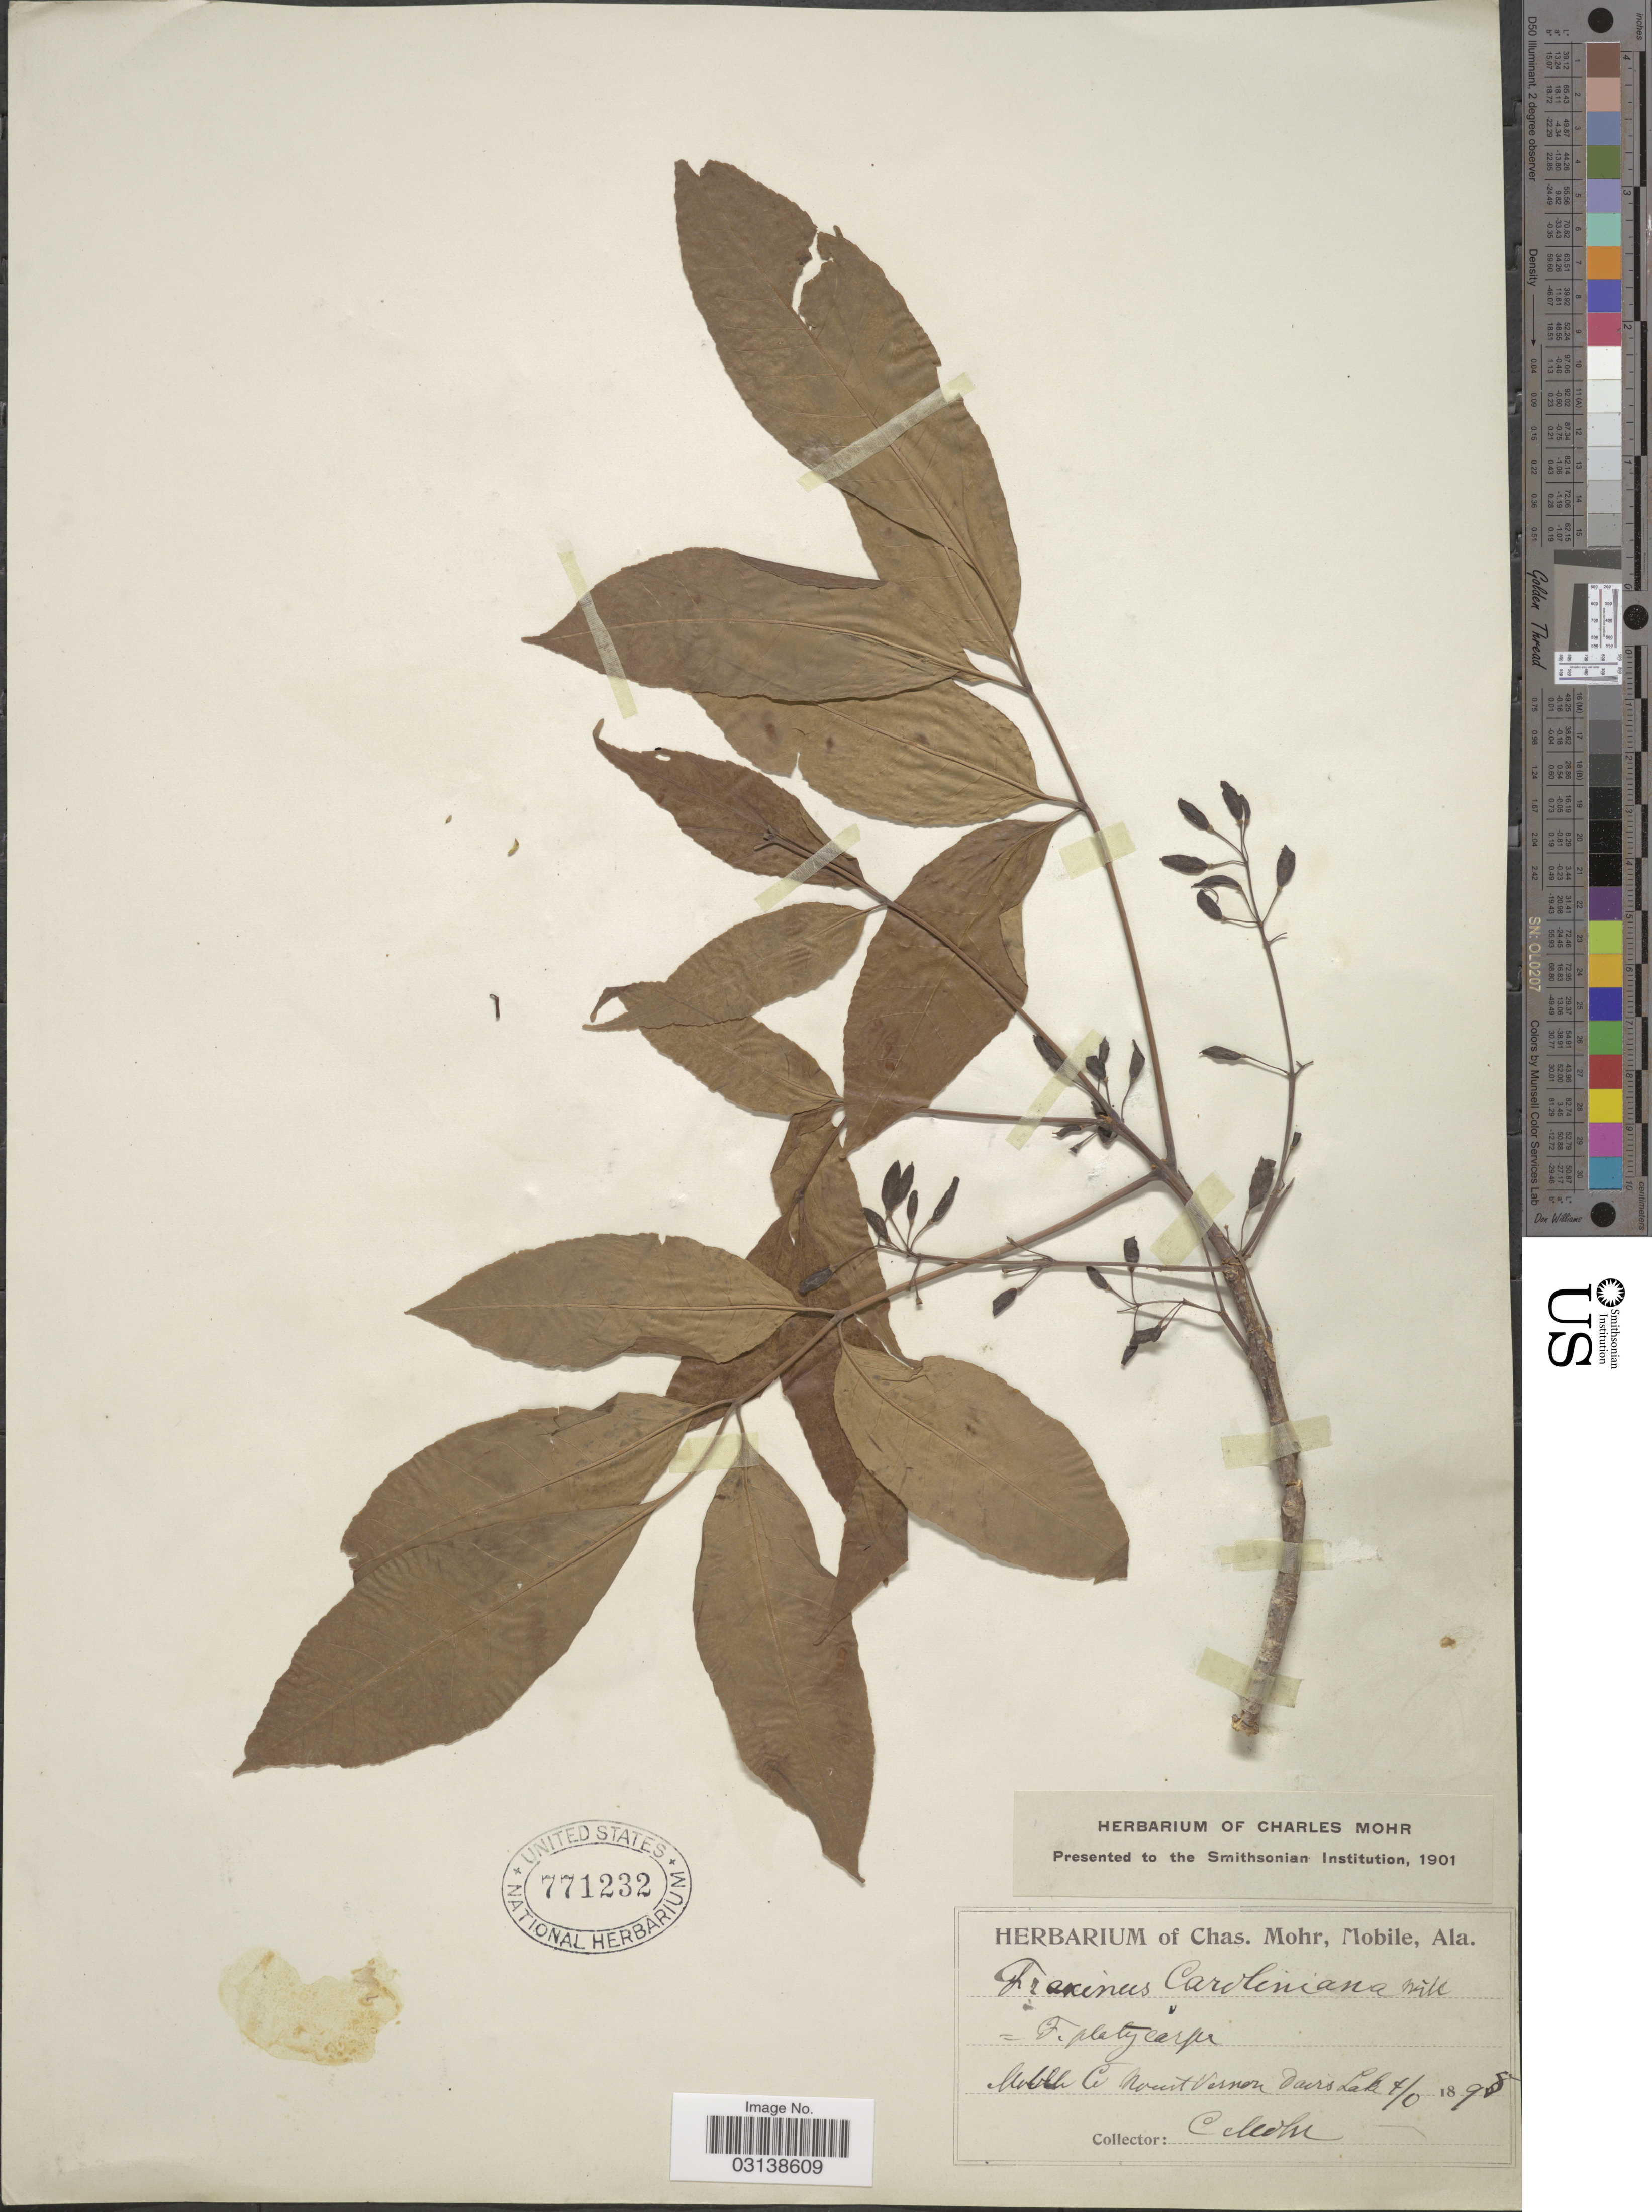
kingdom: Plantae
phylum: Tracheophyta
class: Magnoliopsida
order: Lamiales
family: Oleaceae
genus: Fraxinus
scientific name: Fraxinus caroliniana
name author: Mill.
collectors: Mohr, C. T. (herbarium)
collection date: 1895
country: United States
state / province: Alabama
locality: Mobile Co. Mount Vernon. Davis Lake.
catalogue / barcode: US 771232